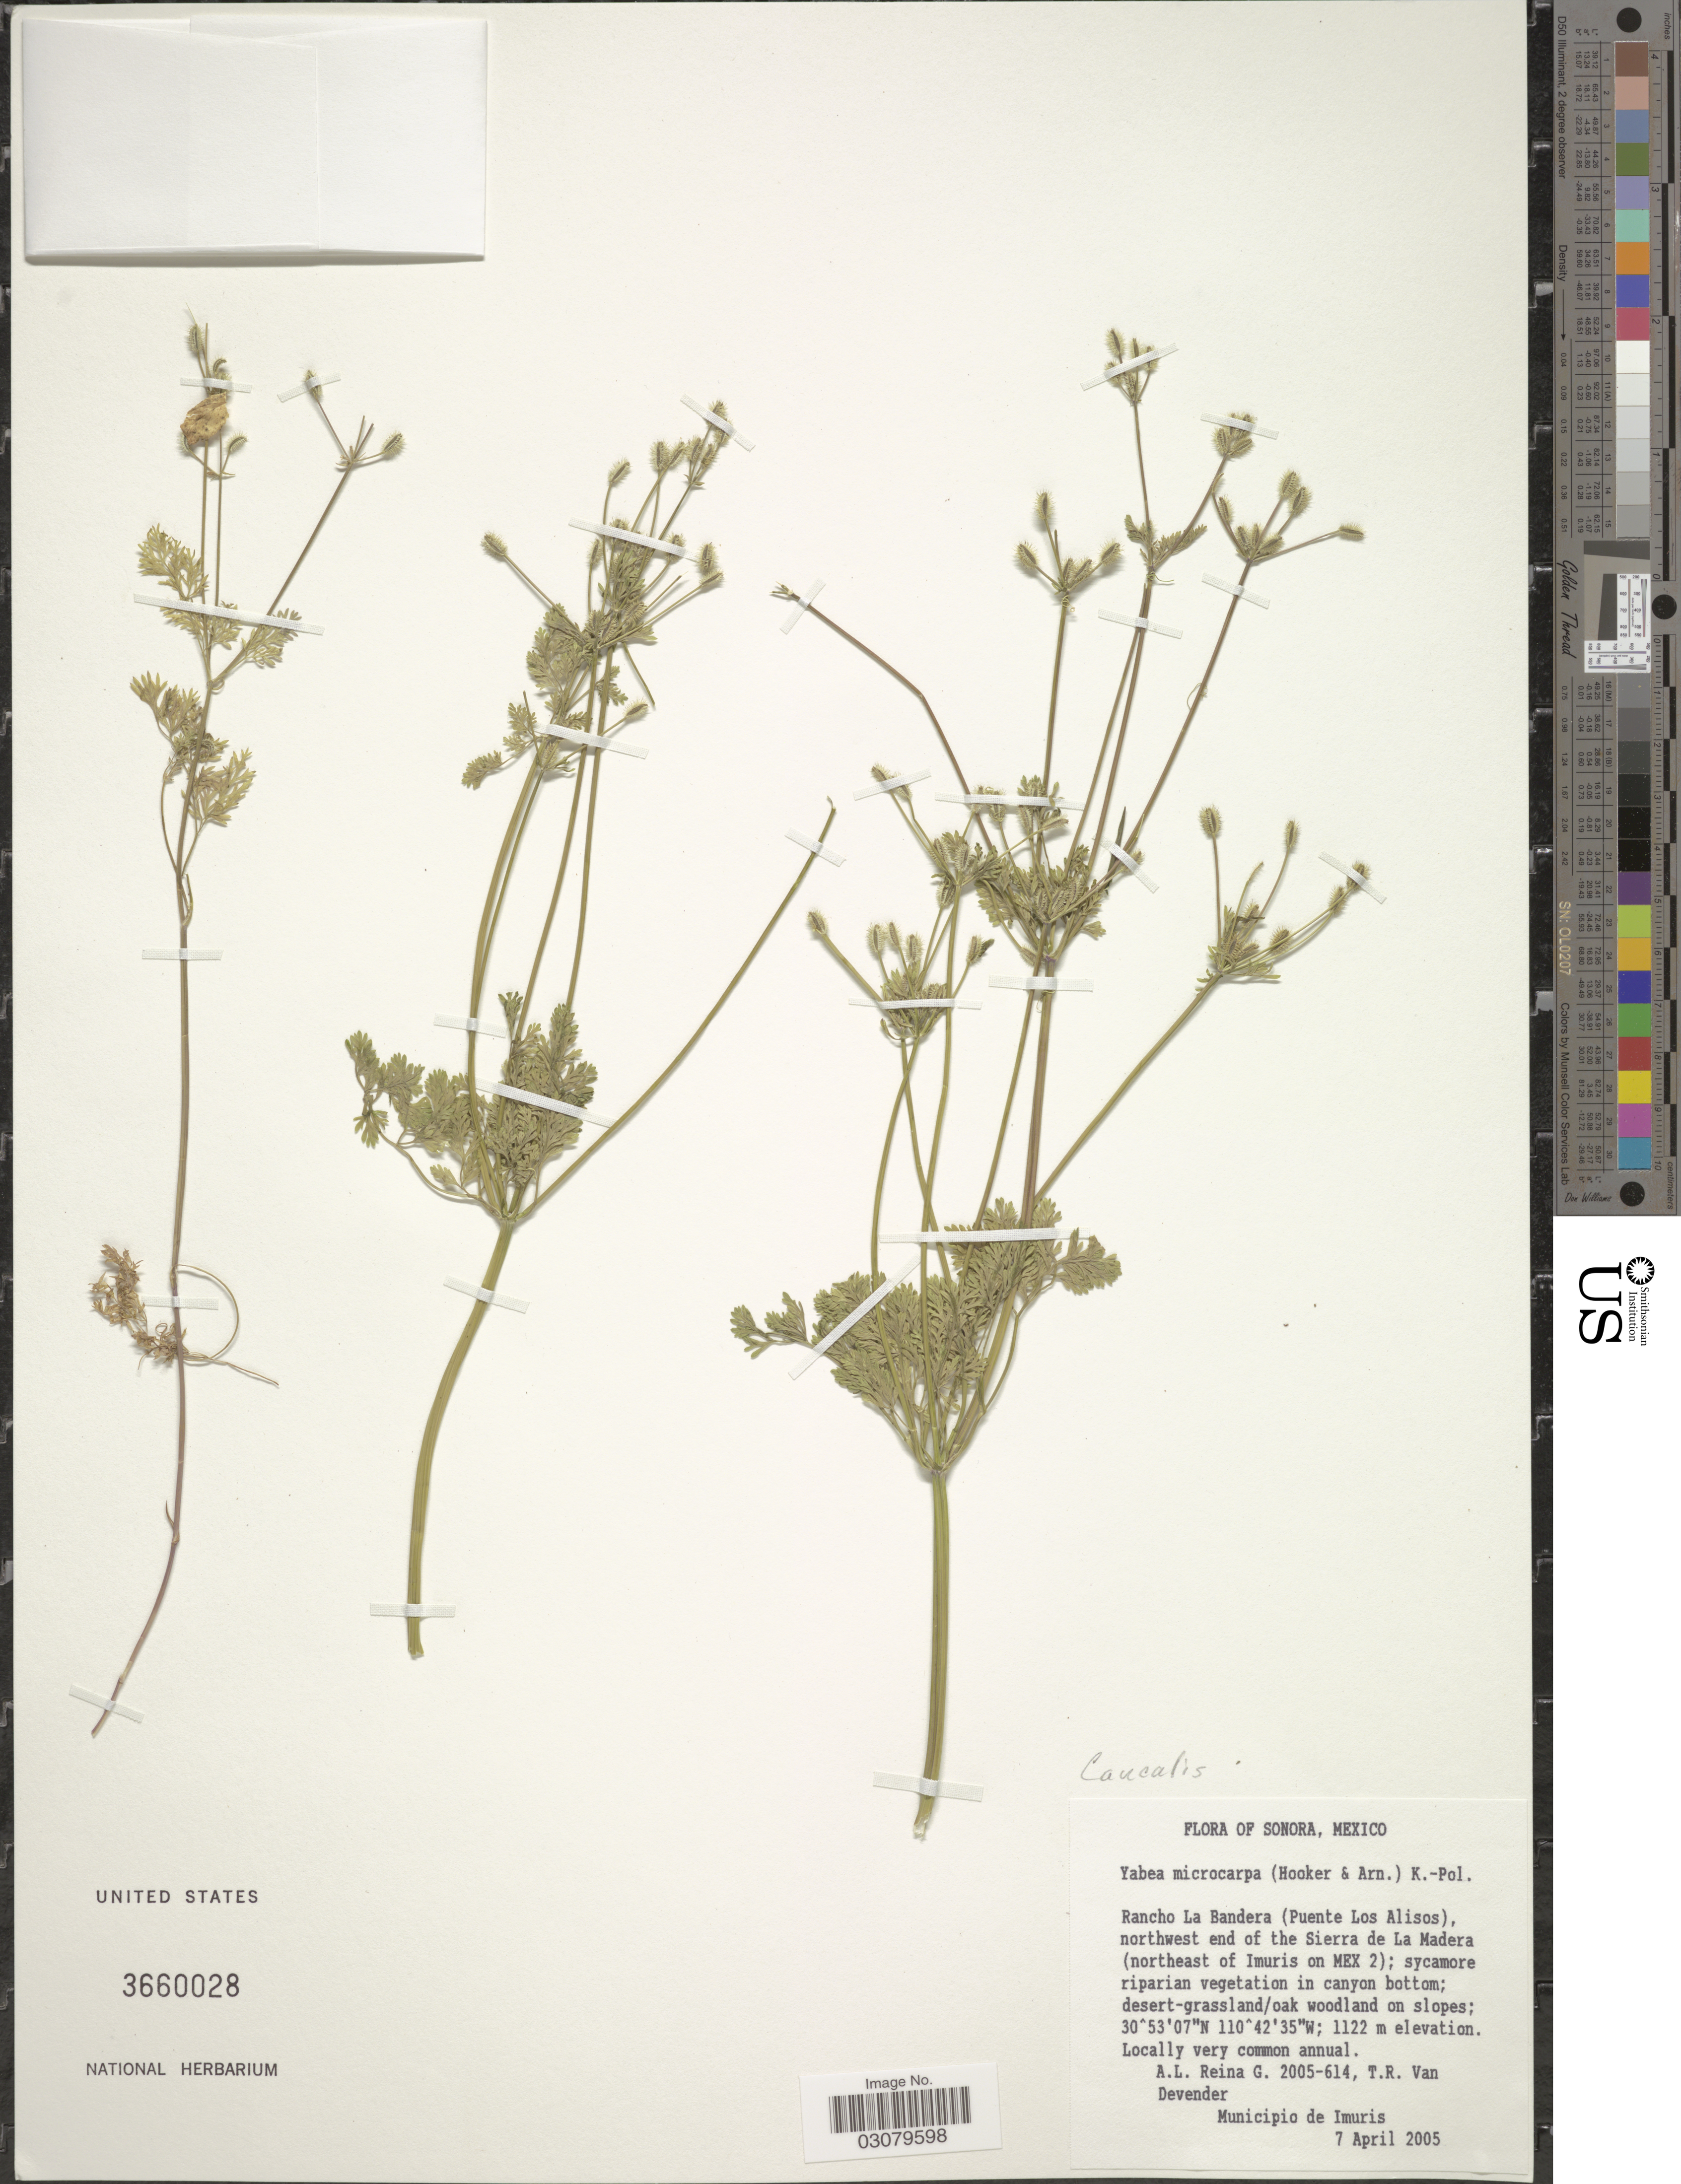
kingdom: Plantae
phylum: Tracheophyta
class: Magnoliopsida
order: Apiales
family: Apiaceae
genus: Caucalis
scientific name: Caucalis microcarpa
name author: Hook. & Arn.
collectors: A. L. Reina G. & T. R. Van Devender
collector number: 2005-614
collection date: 2005-04-07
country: Mexico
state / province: Sonora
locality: Rancho La Bandera (Puente Los Alisos), northwest end of the Sierra de La Madera (northeast of Imuris on MEX 2). Municipio de Imuris.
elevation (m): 1122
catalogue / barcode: US 3660028